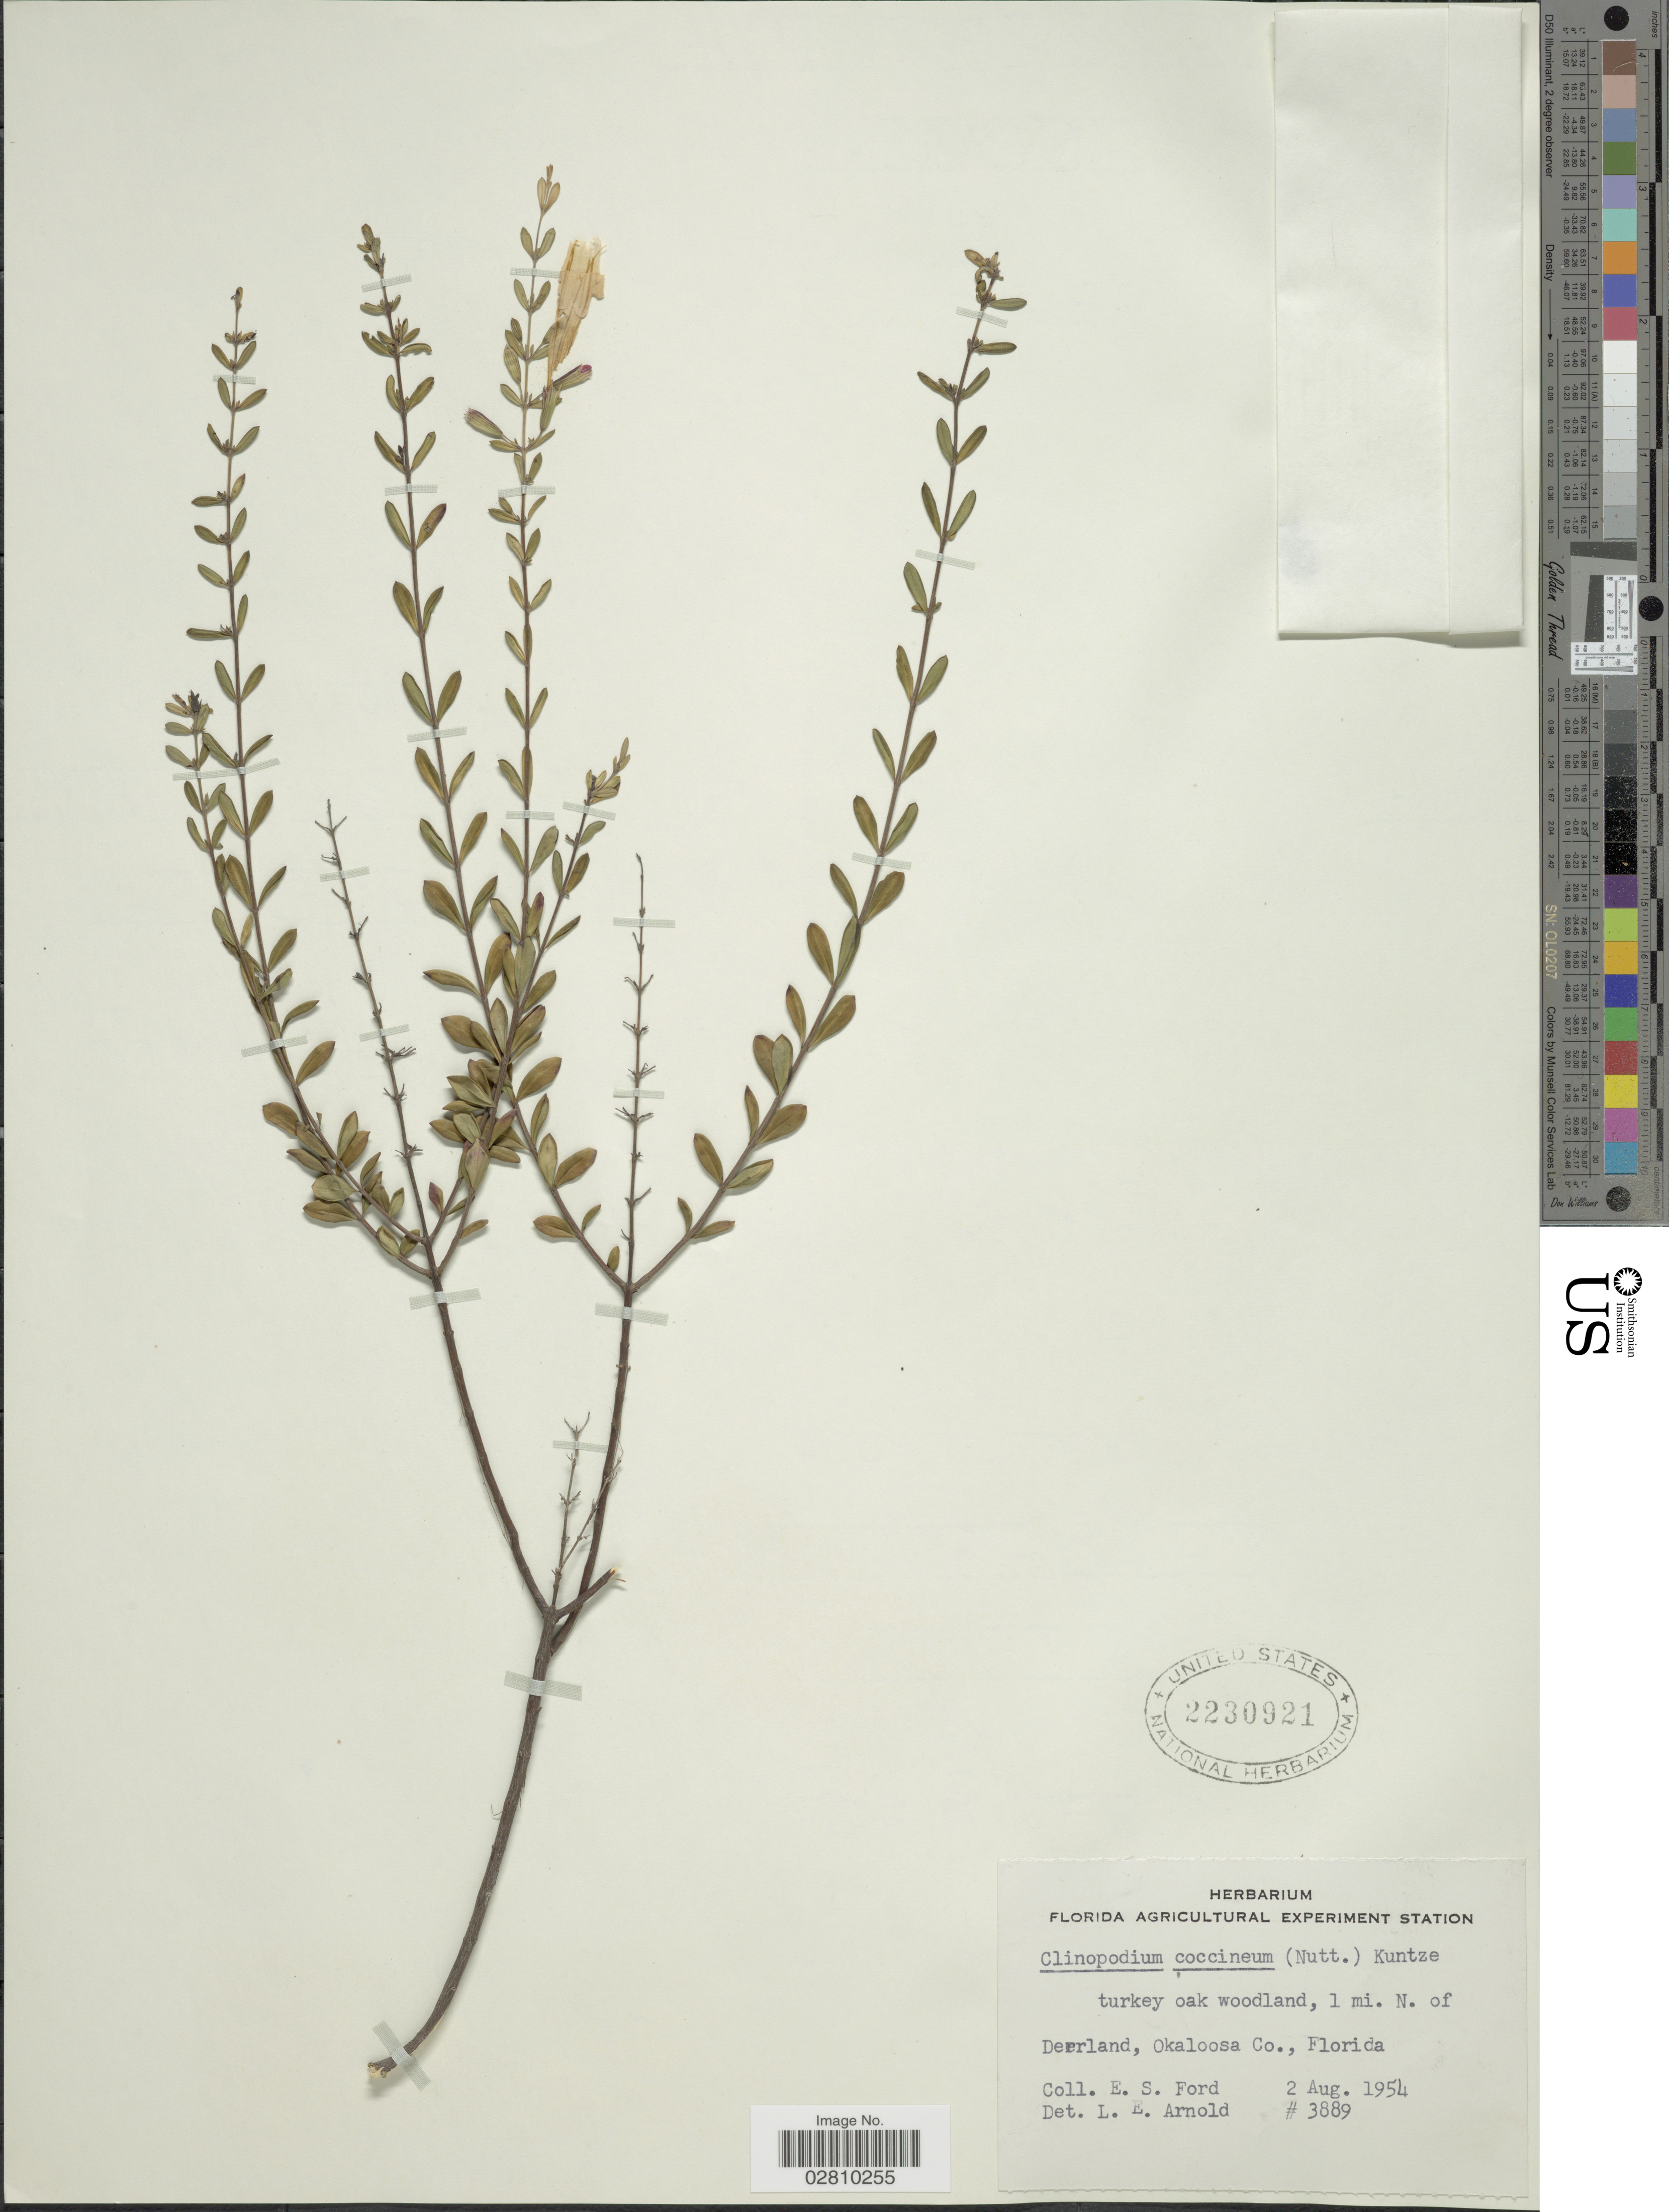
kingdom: Plantae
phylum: Tracheophyta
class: Magnoliopsida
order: Lamiales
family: Lamiaceae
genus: Clinopodium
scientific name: Clinopodium coccineum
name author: (Nutt. ex Hook.) Kuntze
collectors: E. Ford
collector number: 3889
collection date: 1954-08-02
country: United States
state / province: Florida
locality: Turkey oak woodland, 1 mi. N. of Deerland, Okaloosa Co., Florida.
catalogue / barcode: US 2230921